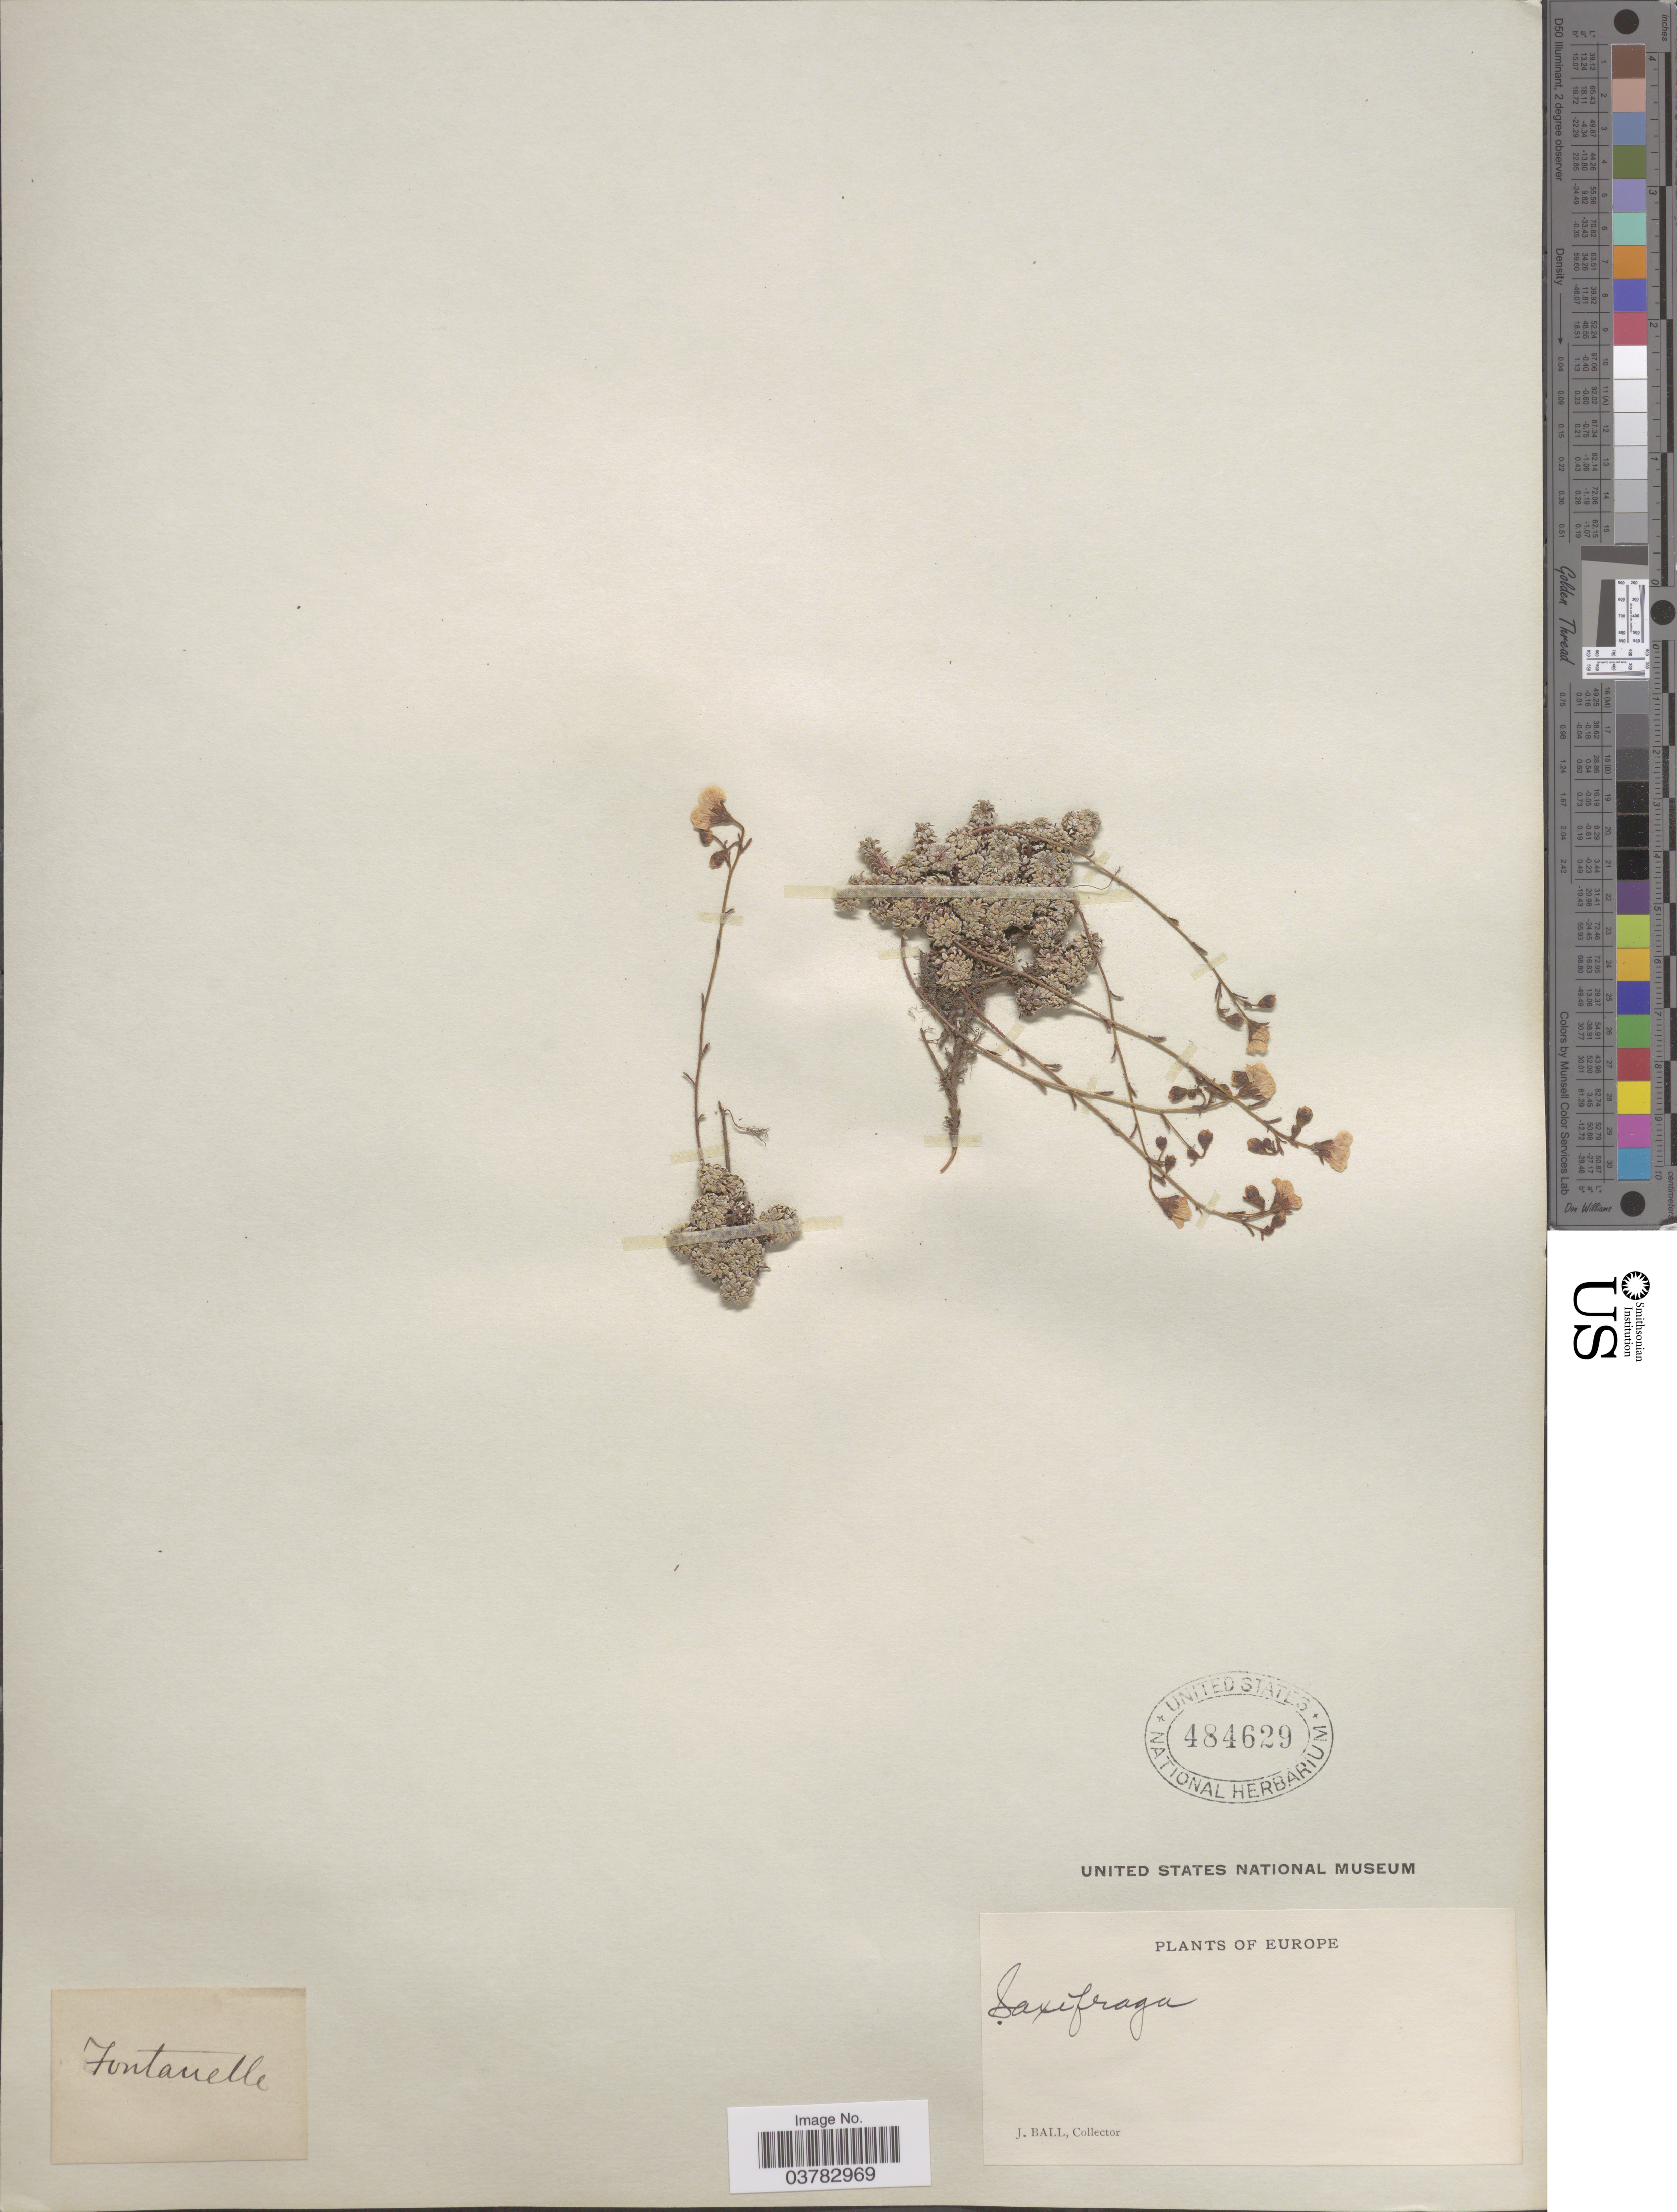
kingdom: Plantae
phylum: Tracheophyta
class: Magnoliopsida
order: Saxifragales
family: Saxifragaceae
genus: Saxifraga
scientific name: Saxifraga sp.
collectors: J. Ball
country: Italy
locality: Europe. Fontanelle.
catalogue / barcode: US 484629